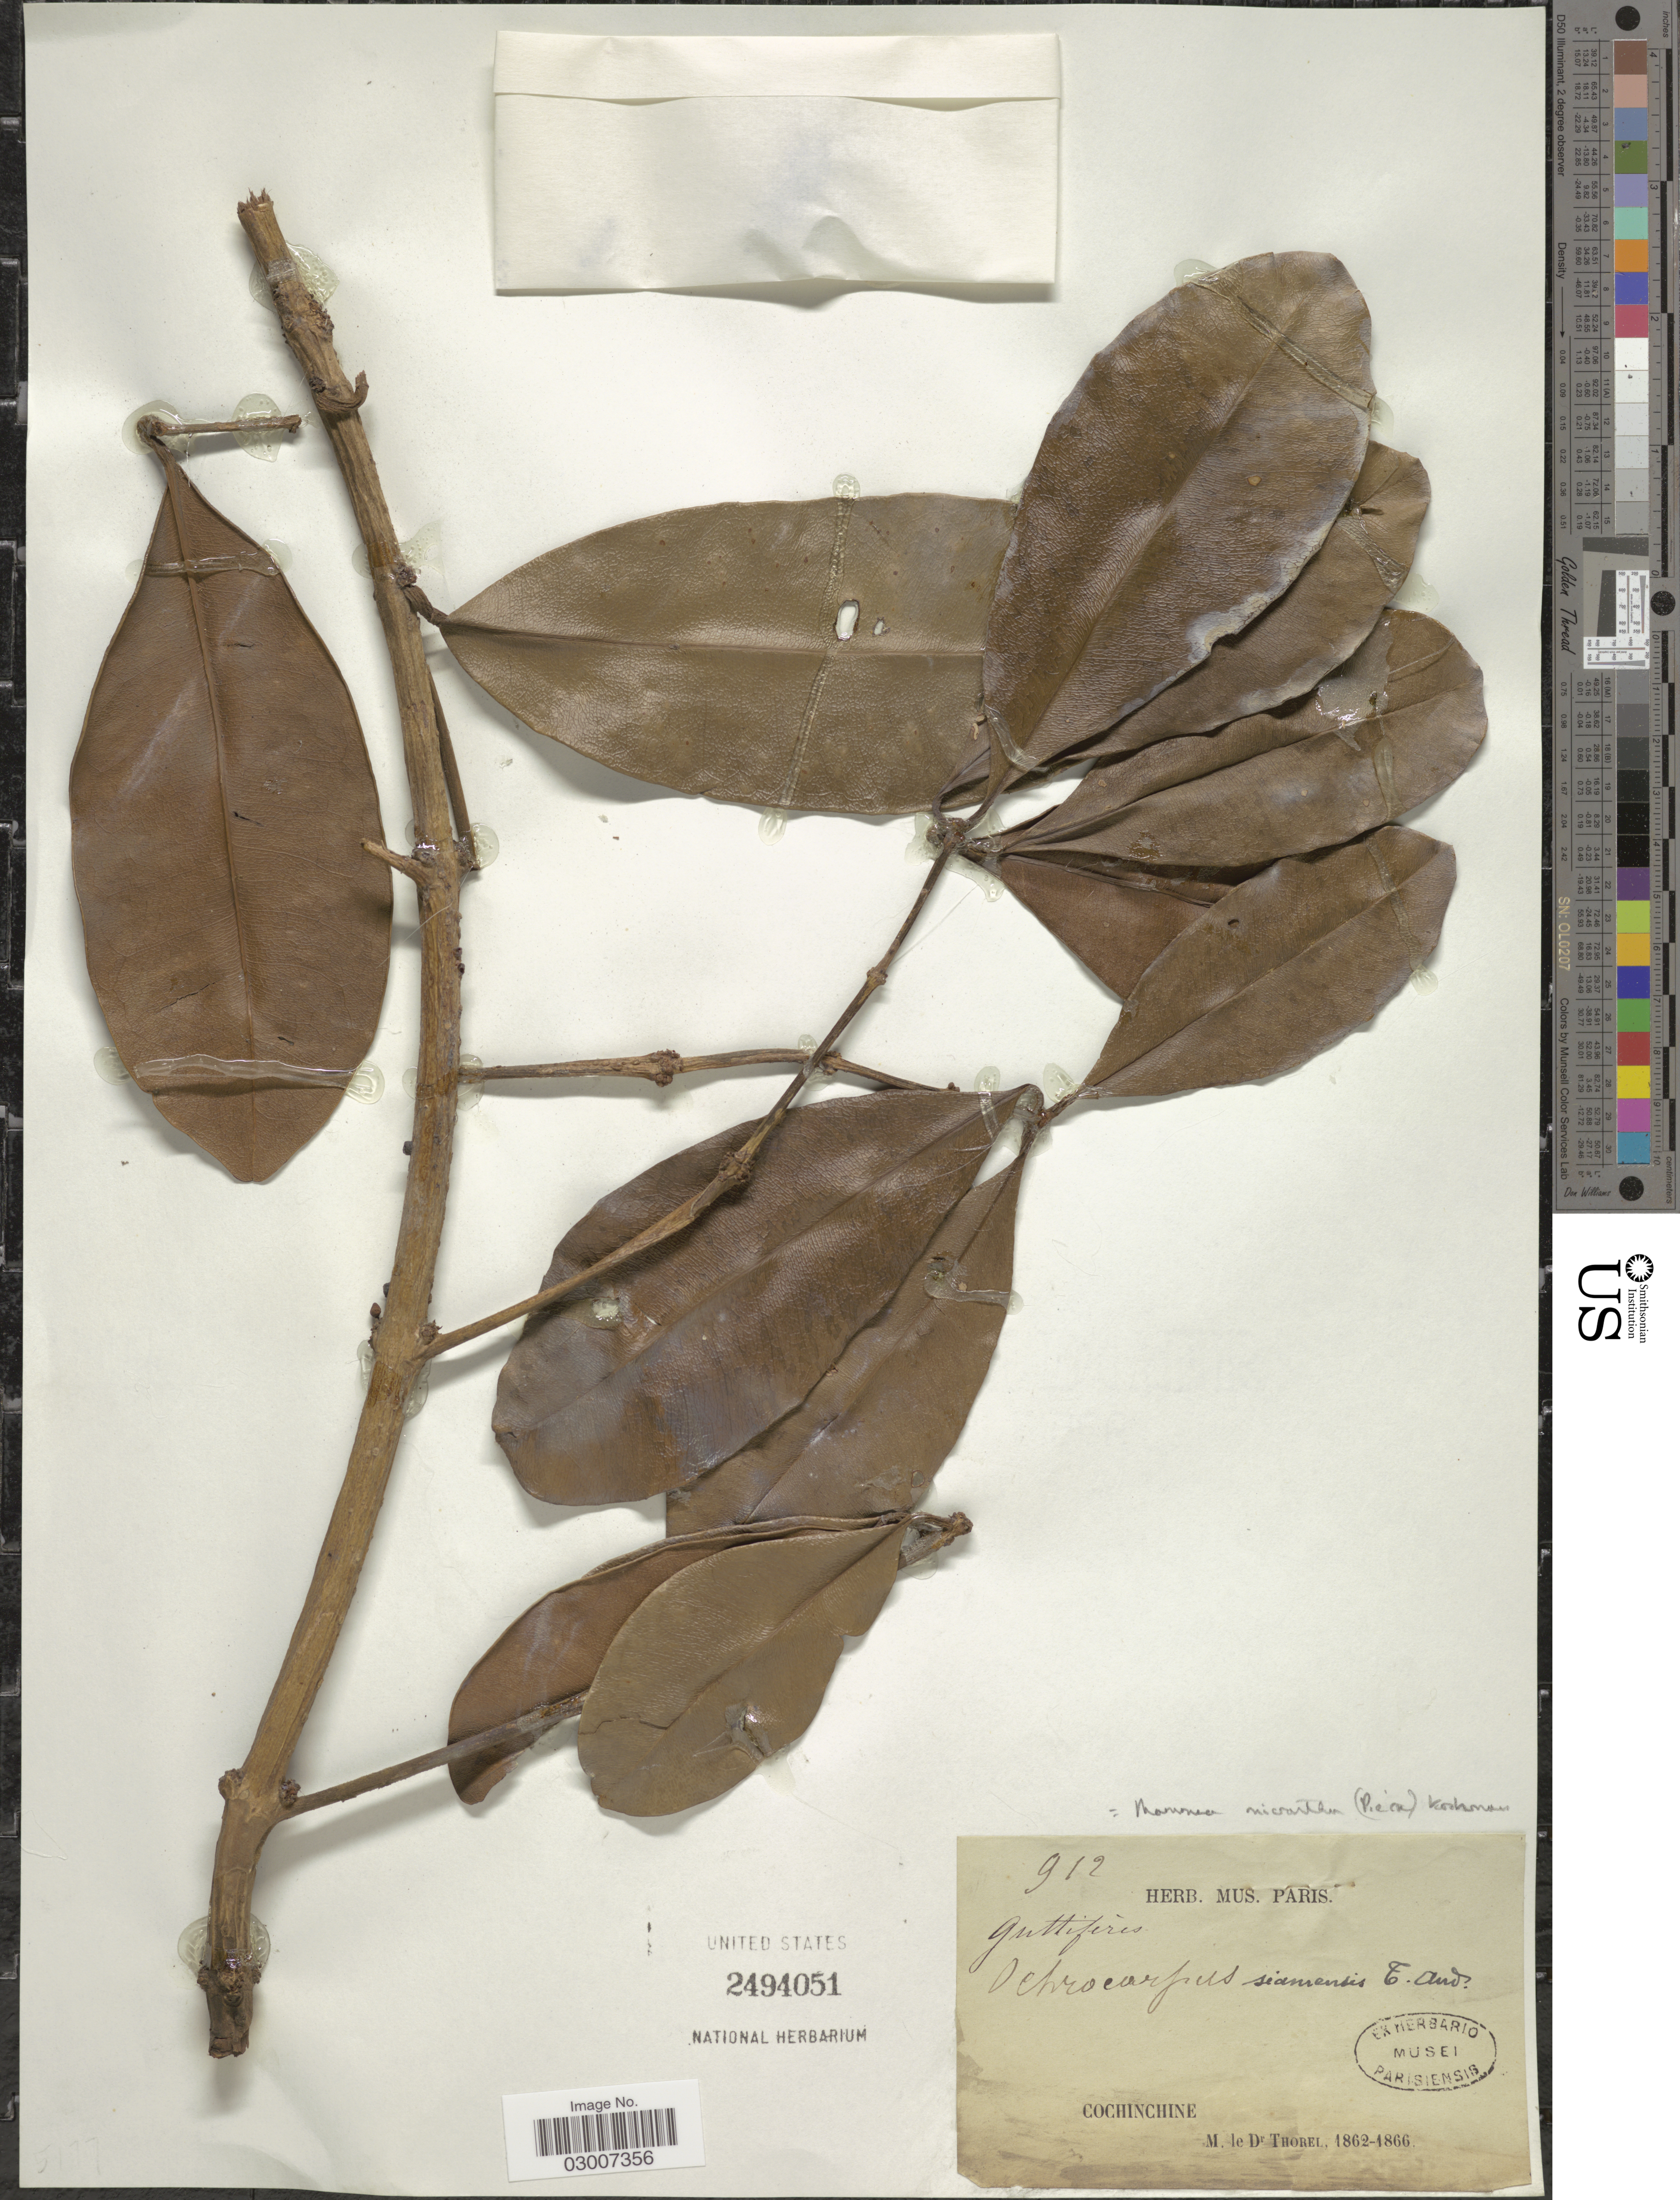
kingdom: Plantae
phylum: Tracheophyta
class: Magnoliopsida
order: Malpighiales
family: Calophyllaceae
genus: Mammea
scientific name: Mammea micrantha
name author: (Pierre) Kosterm.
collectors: C. Thorel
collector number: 912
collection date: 1862/1866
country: Vietnam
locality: Cochinchine.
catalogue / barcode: US 2494051